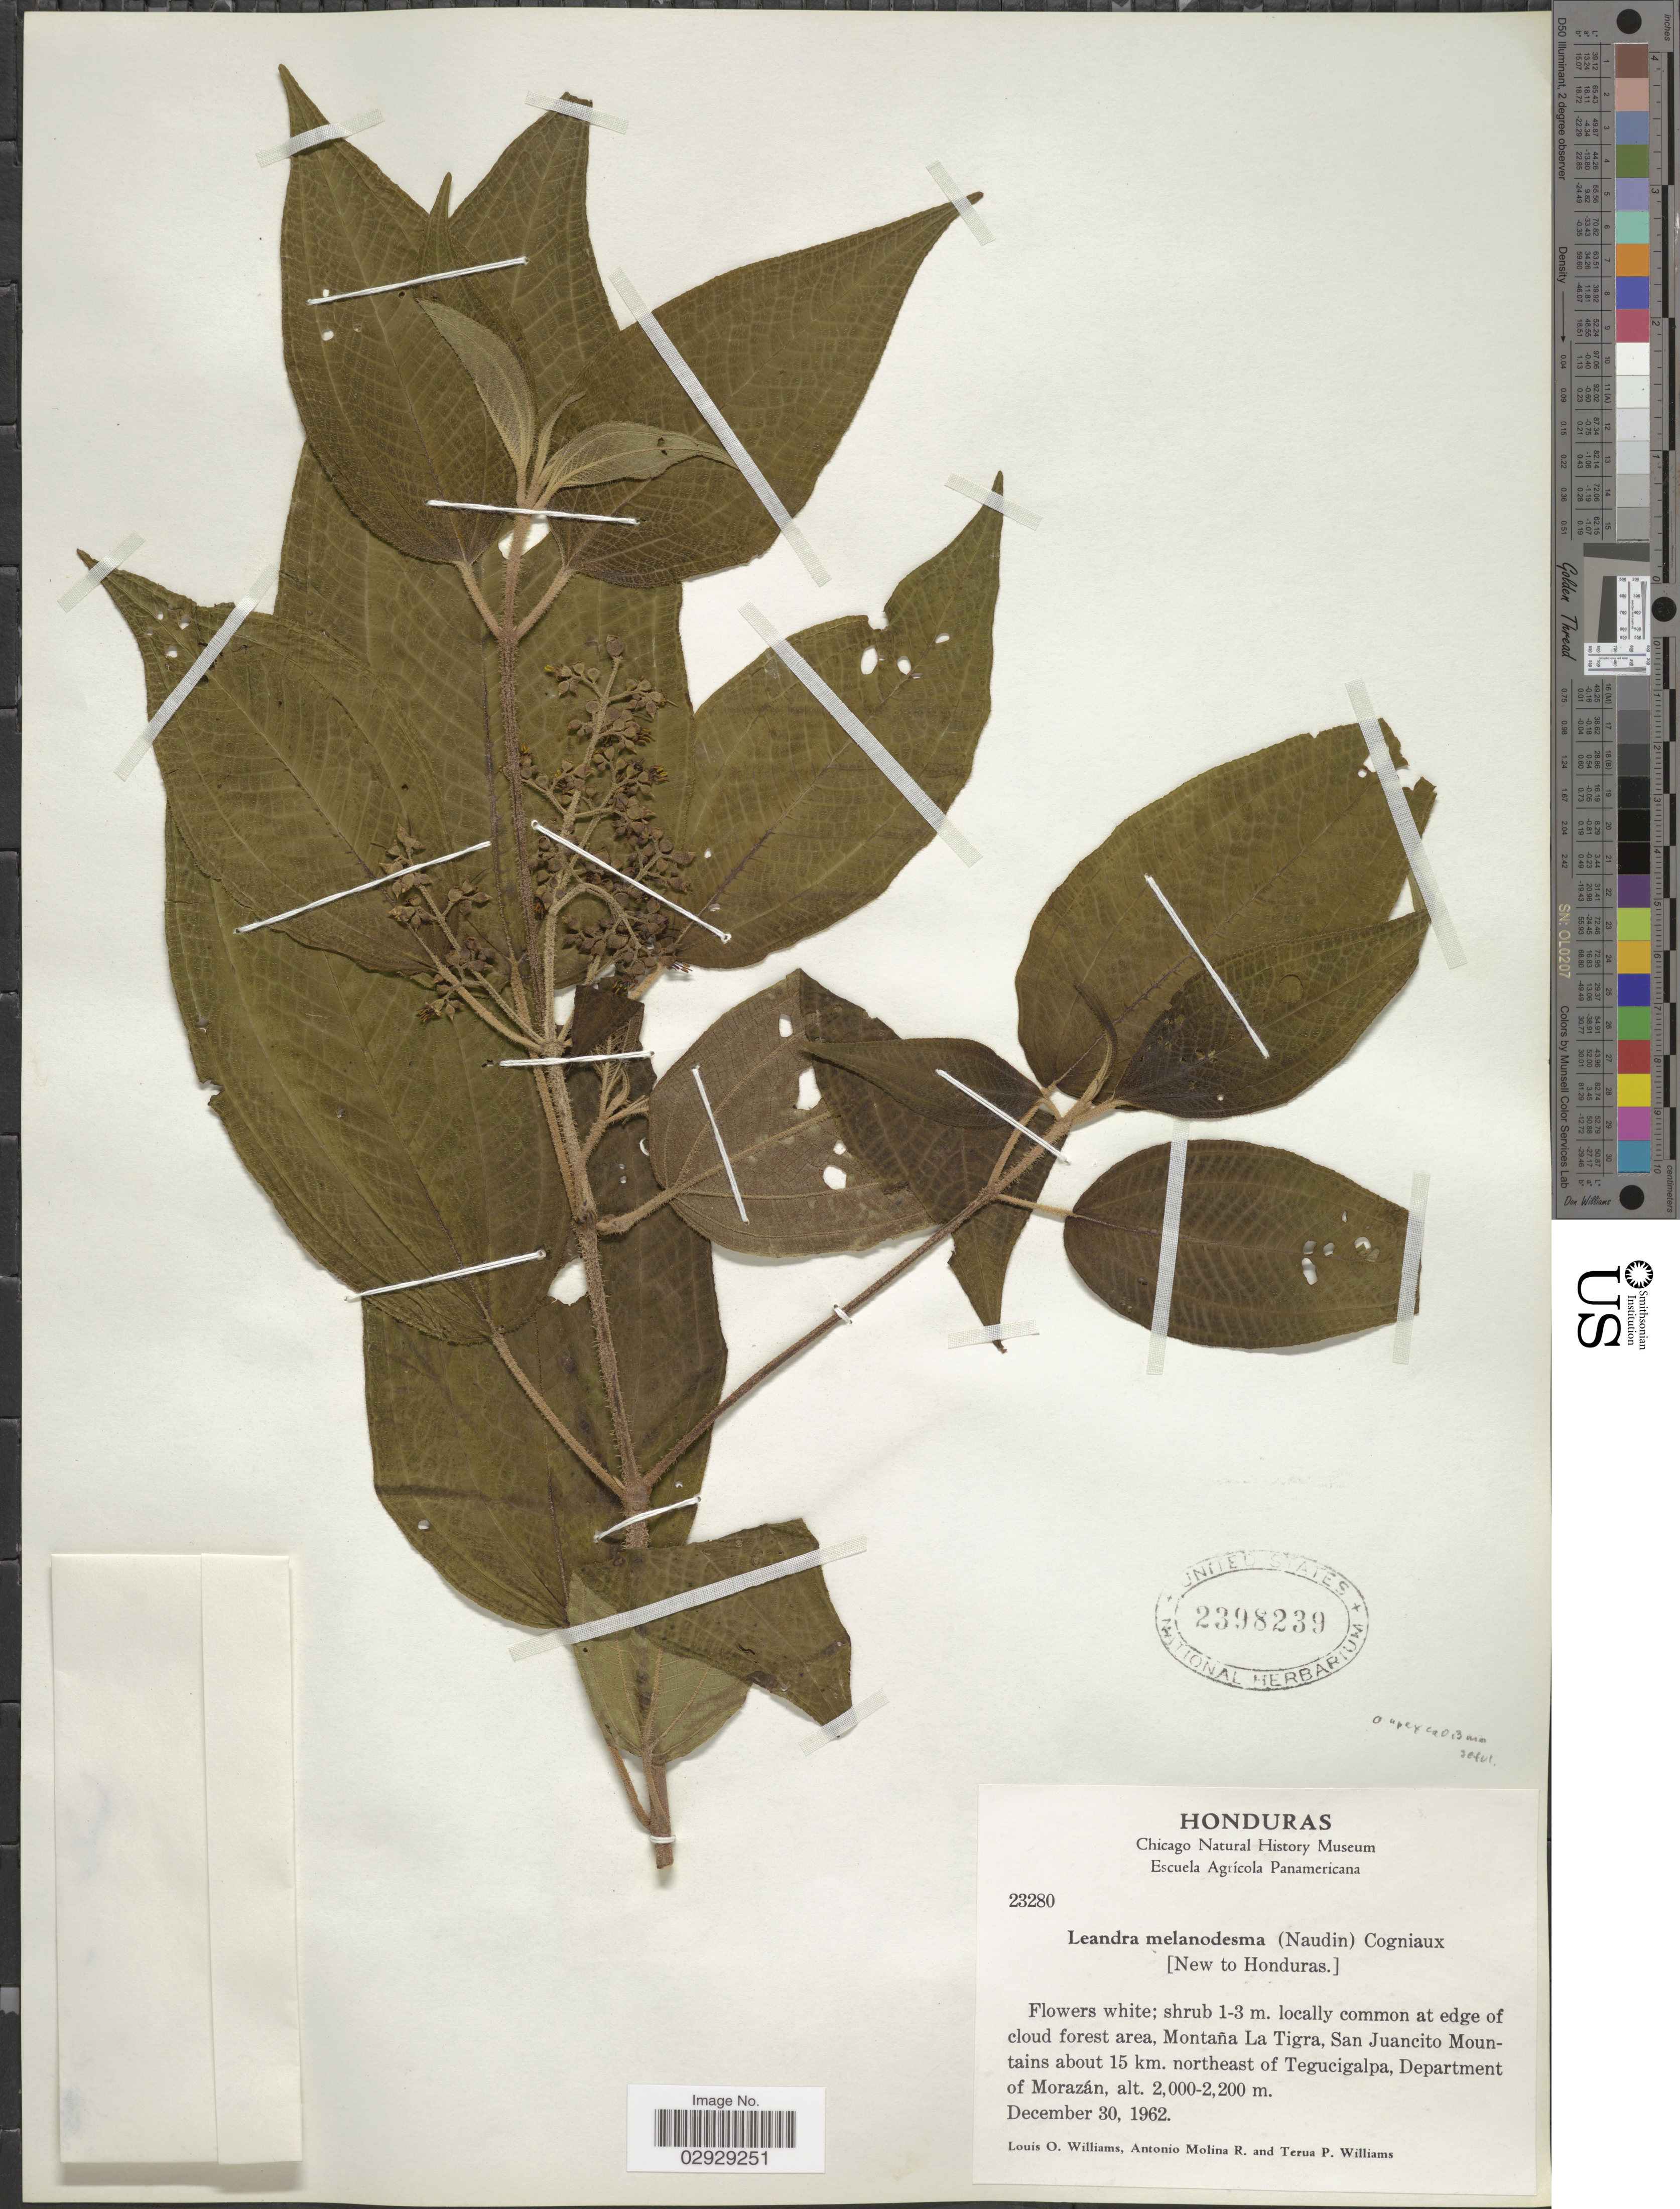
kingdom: Plantae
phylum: Tracheophyta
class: Magnoliopsida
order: Myrtales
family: Melastomataceae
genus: Leandra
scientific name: Leandra melanodesma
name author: (Naudin) Cogn.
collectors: L. O. Williams, A. Molina R. & T. Williams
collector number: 23280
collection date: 1962-12-30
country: Honduras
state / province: Fco. Morazán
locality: Montaña La Tigra, San Juancito Mountains about 15 km. northeast of Tegucicalpa, Department of Morazán.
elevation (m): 2000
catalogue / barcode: US 2398239